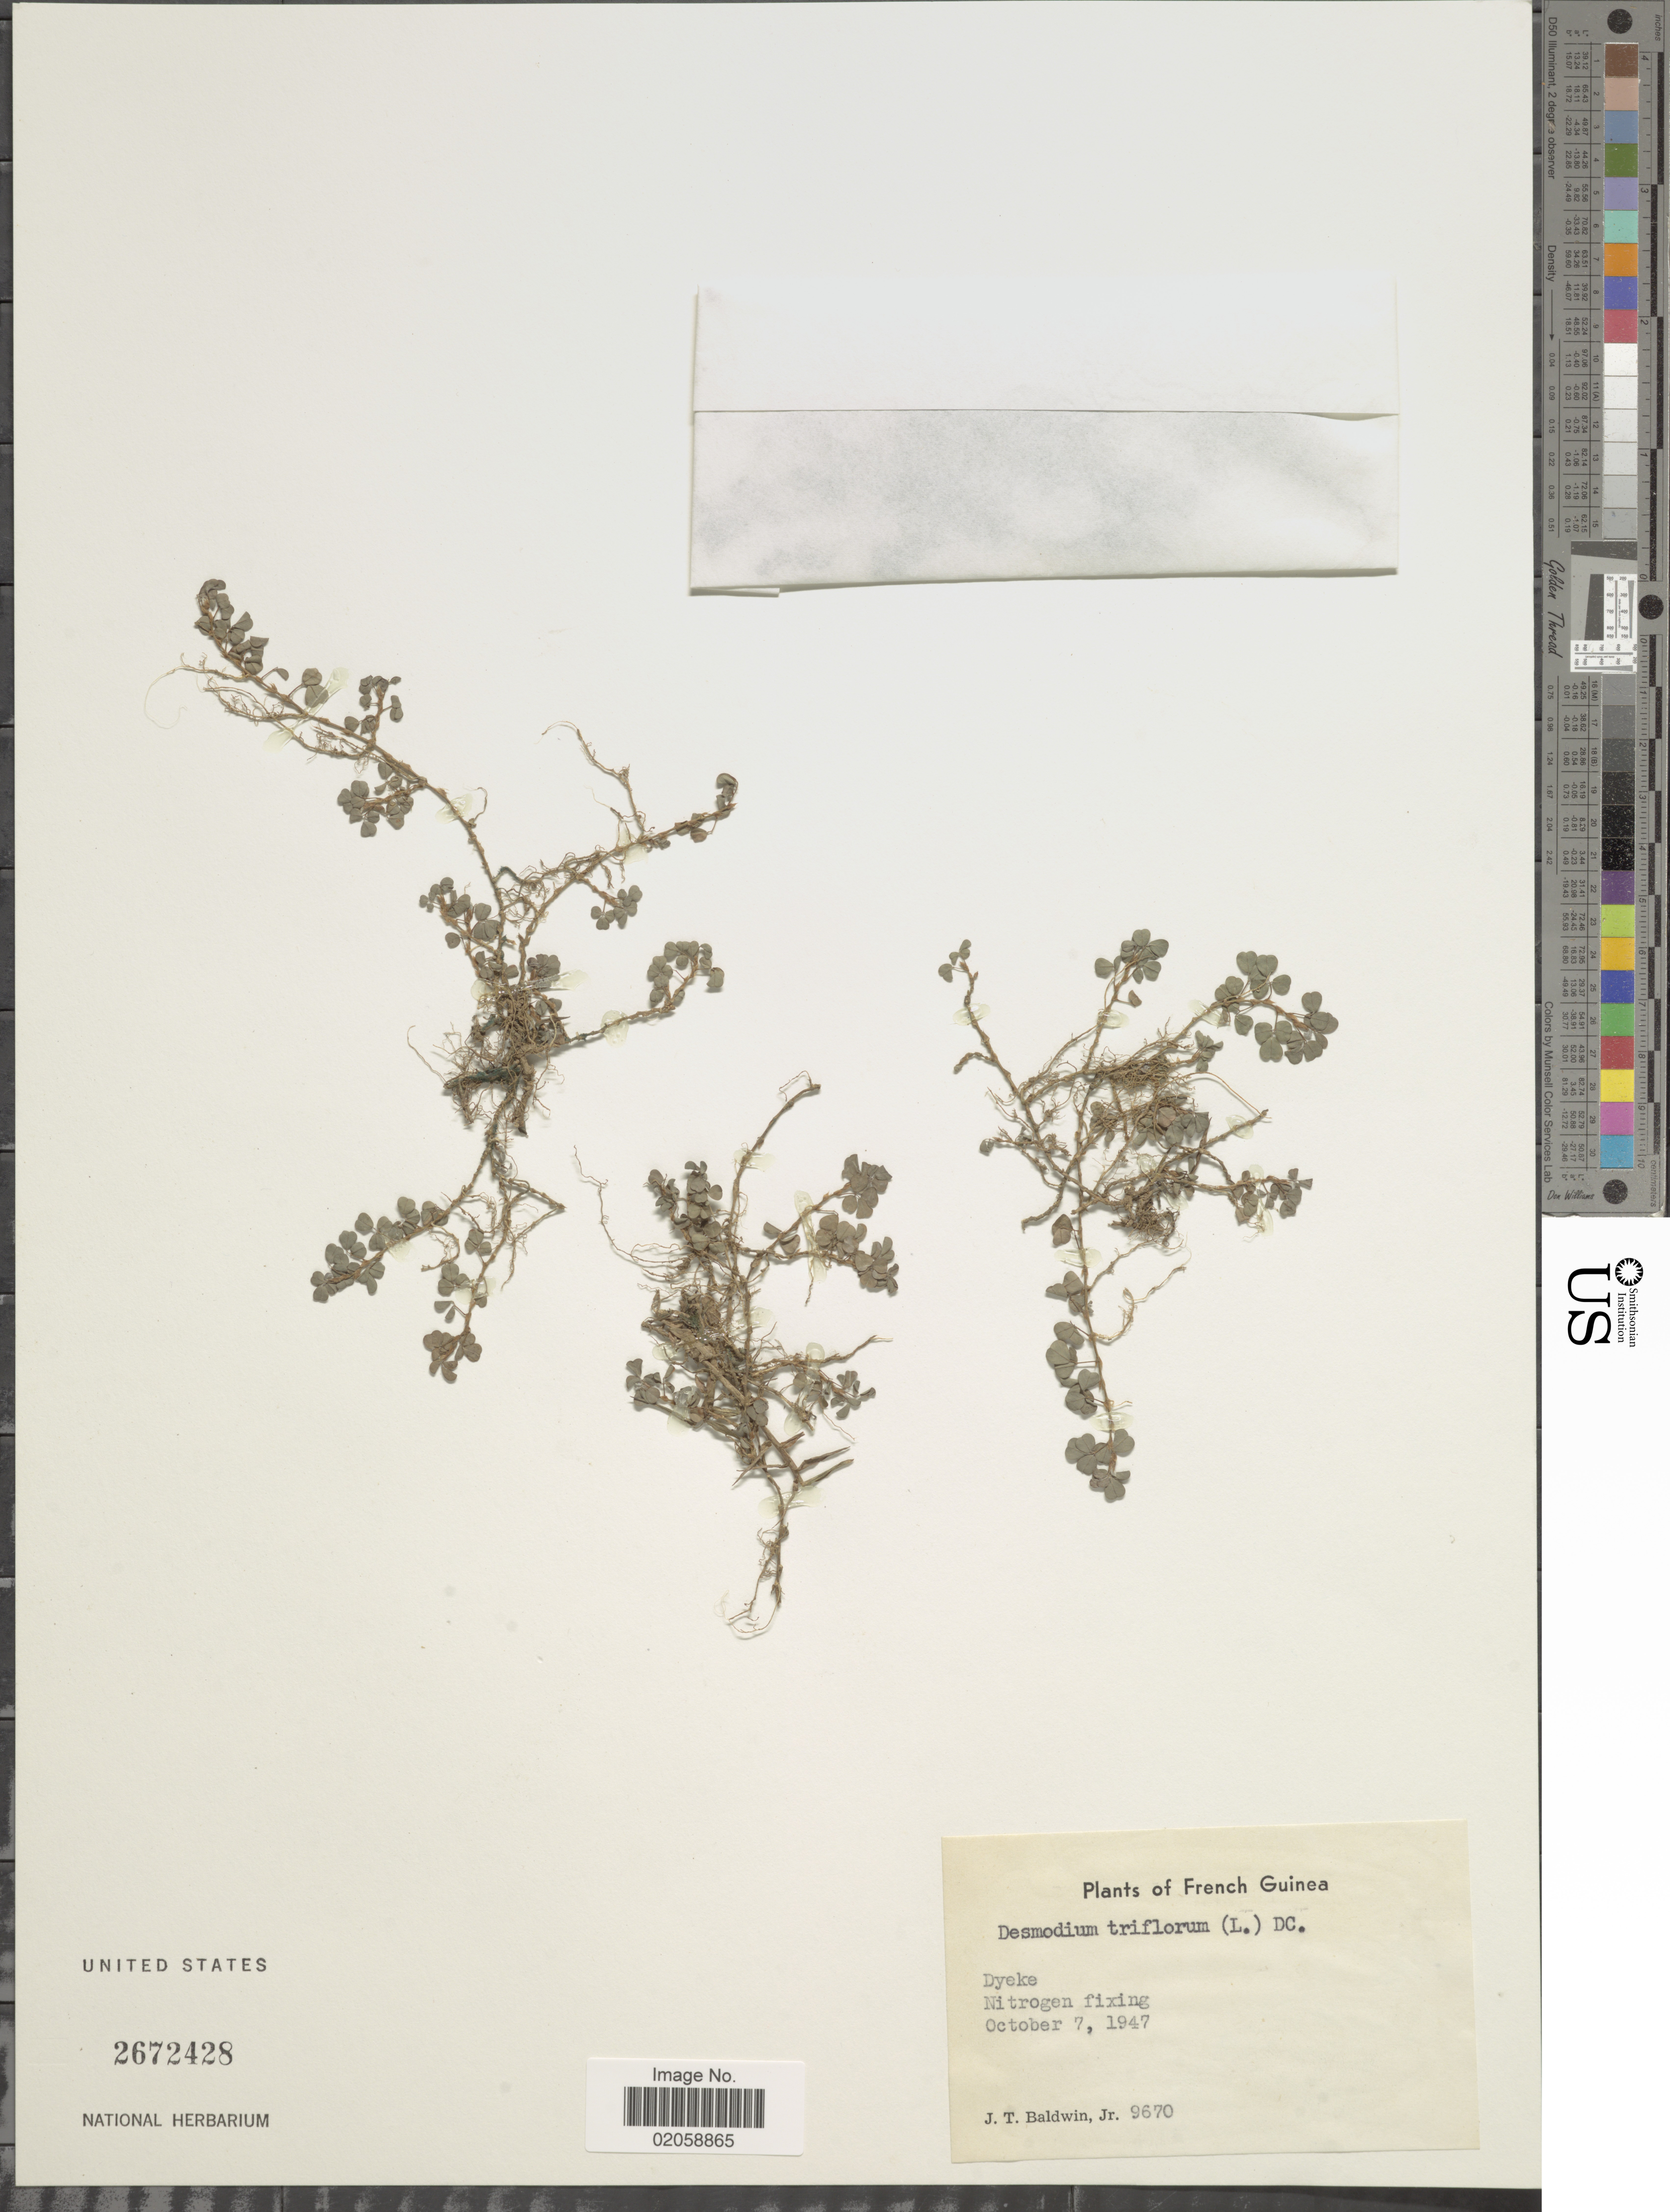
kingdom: Plantae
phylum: Tracheophyta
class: Magnoliopsida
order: Fabales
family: Fabaceae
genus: Grona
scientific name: Grona triflora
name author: (L.) H. Ohashi & K. Ohashi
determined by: Strong, Mark T., (BOT), Smithsonian Institution - National Museum of Natural History (UNITED STATES)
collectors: J. T. Baldwin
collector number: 9670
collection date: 1947-10-07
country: French Guiana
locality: Dyeke. Nitrogen fixing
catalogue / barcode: US 2672428